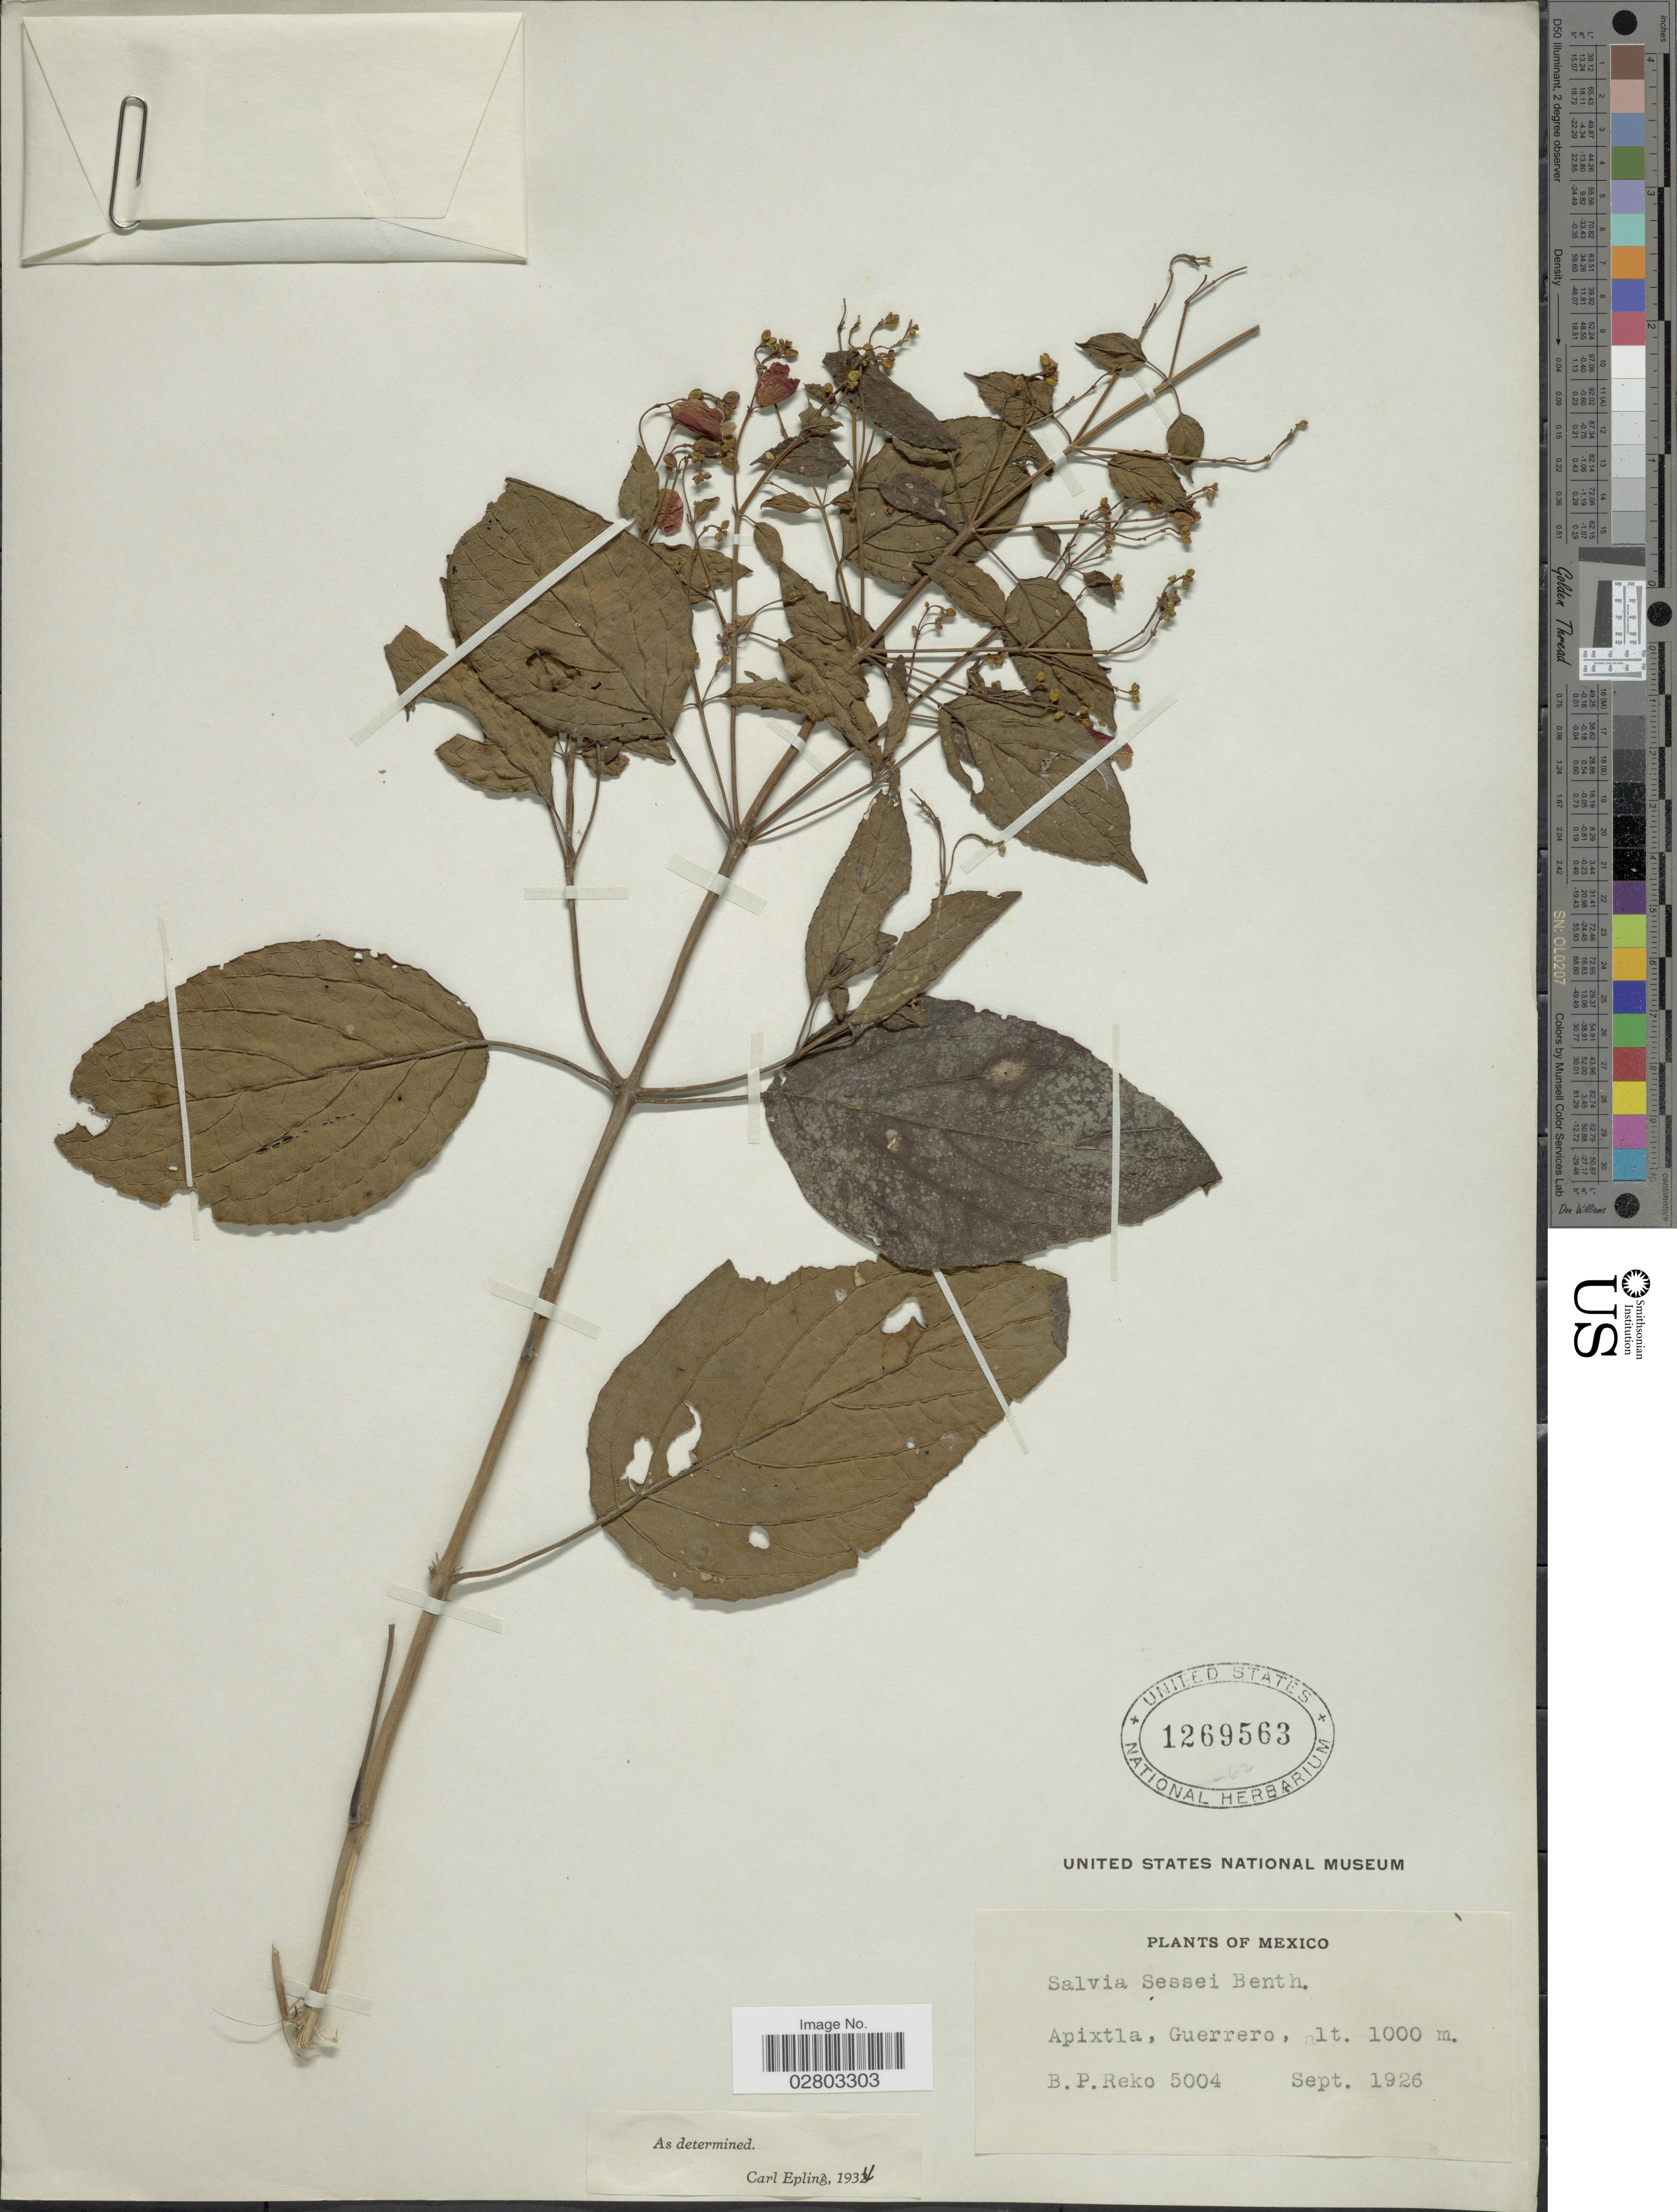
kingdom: Plantae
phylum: Tracheophyta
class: Magnoliopsida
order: Lamiales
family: Lamiaceae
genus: Salvia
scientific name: Salvia sessei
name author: Benth.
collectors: B. P. Reko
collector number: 5004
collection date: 1926-09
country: Mexico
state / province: Guerrero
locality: Apixtla.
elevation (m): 1000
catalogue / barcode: US 1269563